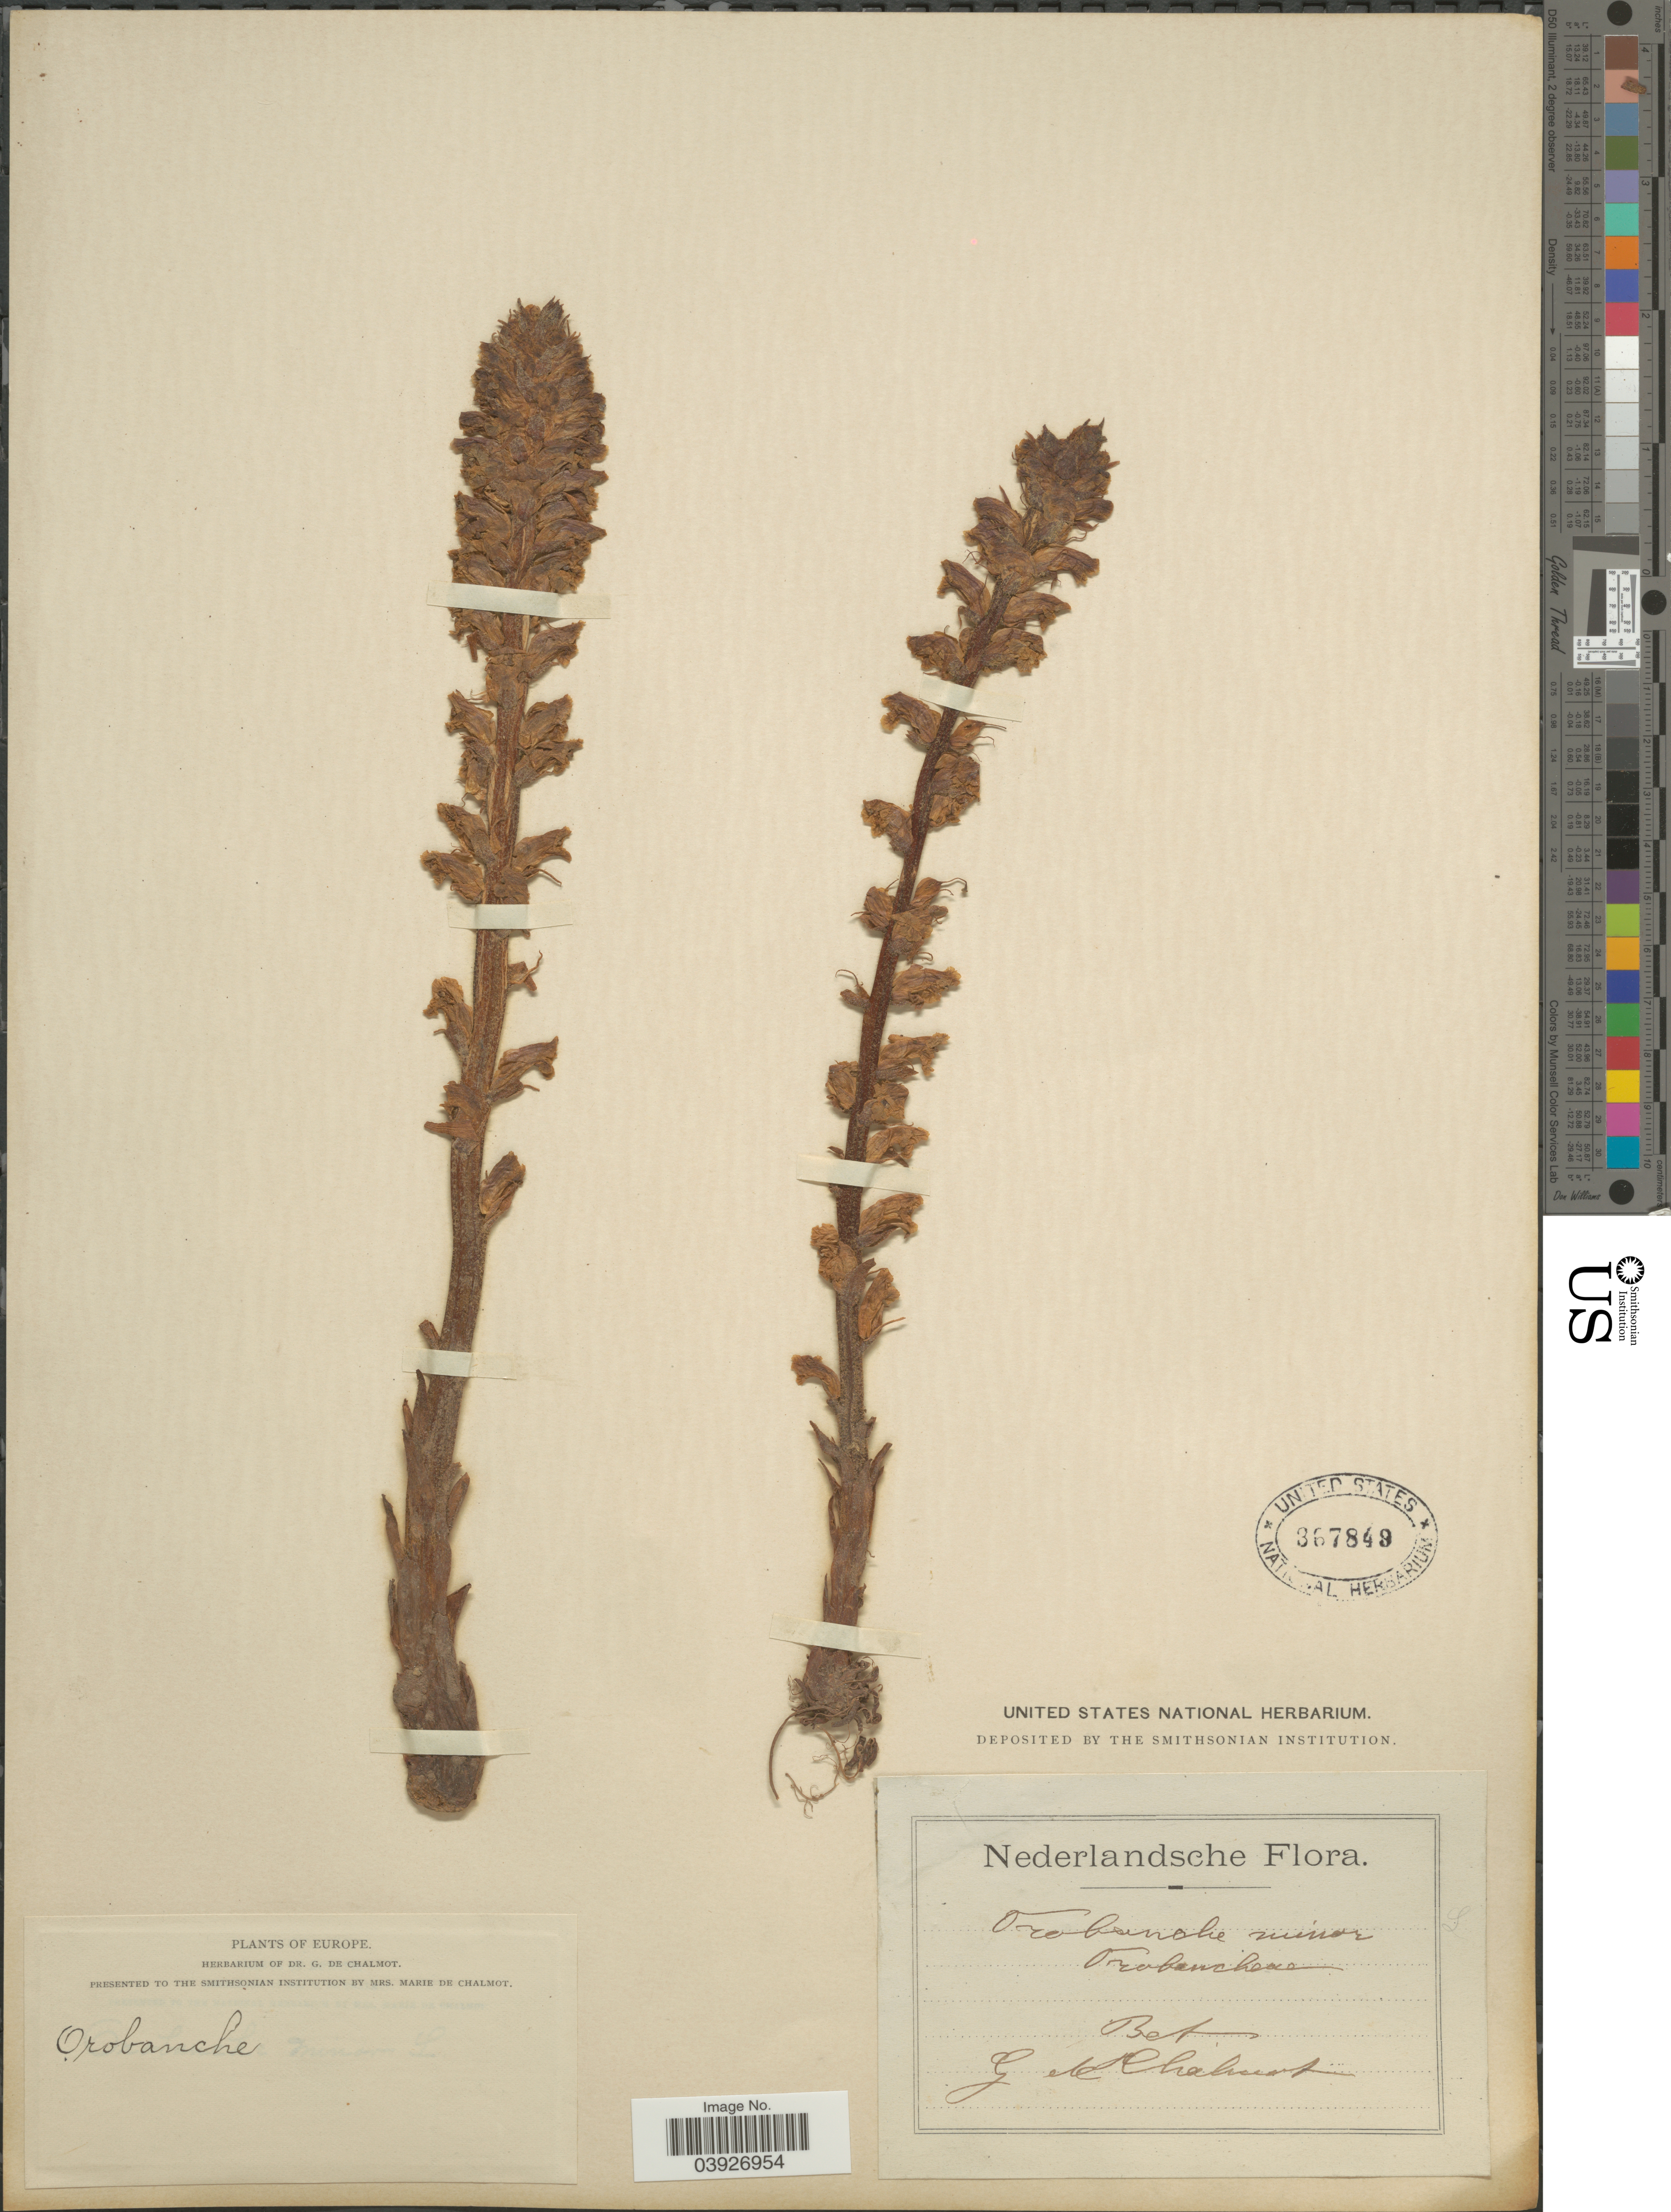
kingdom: Plantae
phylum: Tracheophyta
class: Magnoliopsida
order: Lamiales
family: Orobanchaceae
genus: Orobanche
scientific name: Orobanche minor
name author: Sm.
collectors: G. de Chalmot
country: Netherlands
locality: Europe, Bet.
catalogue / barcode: US 367849